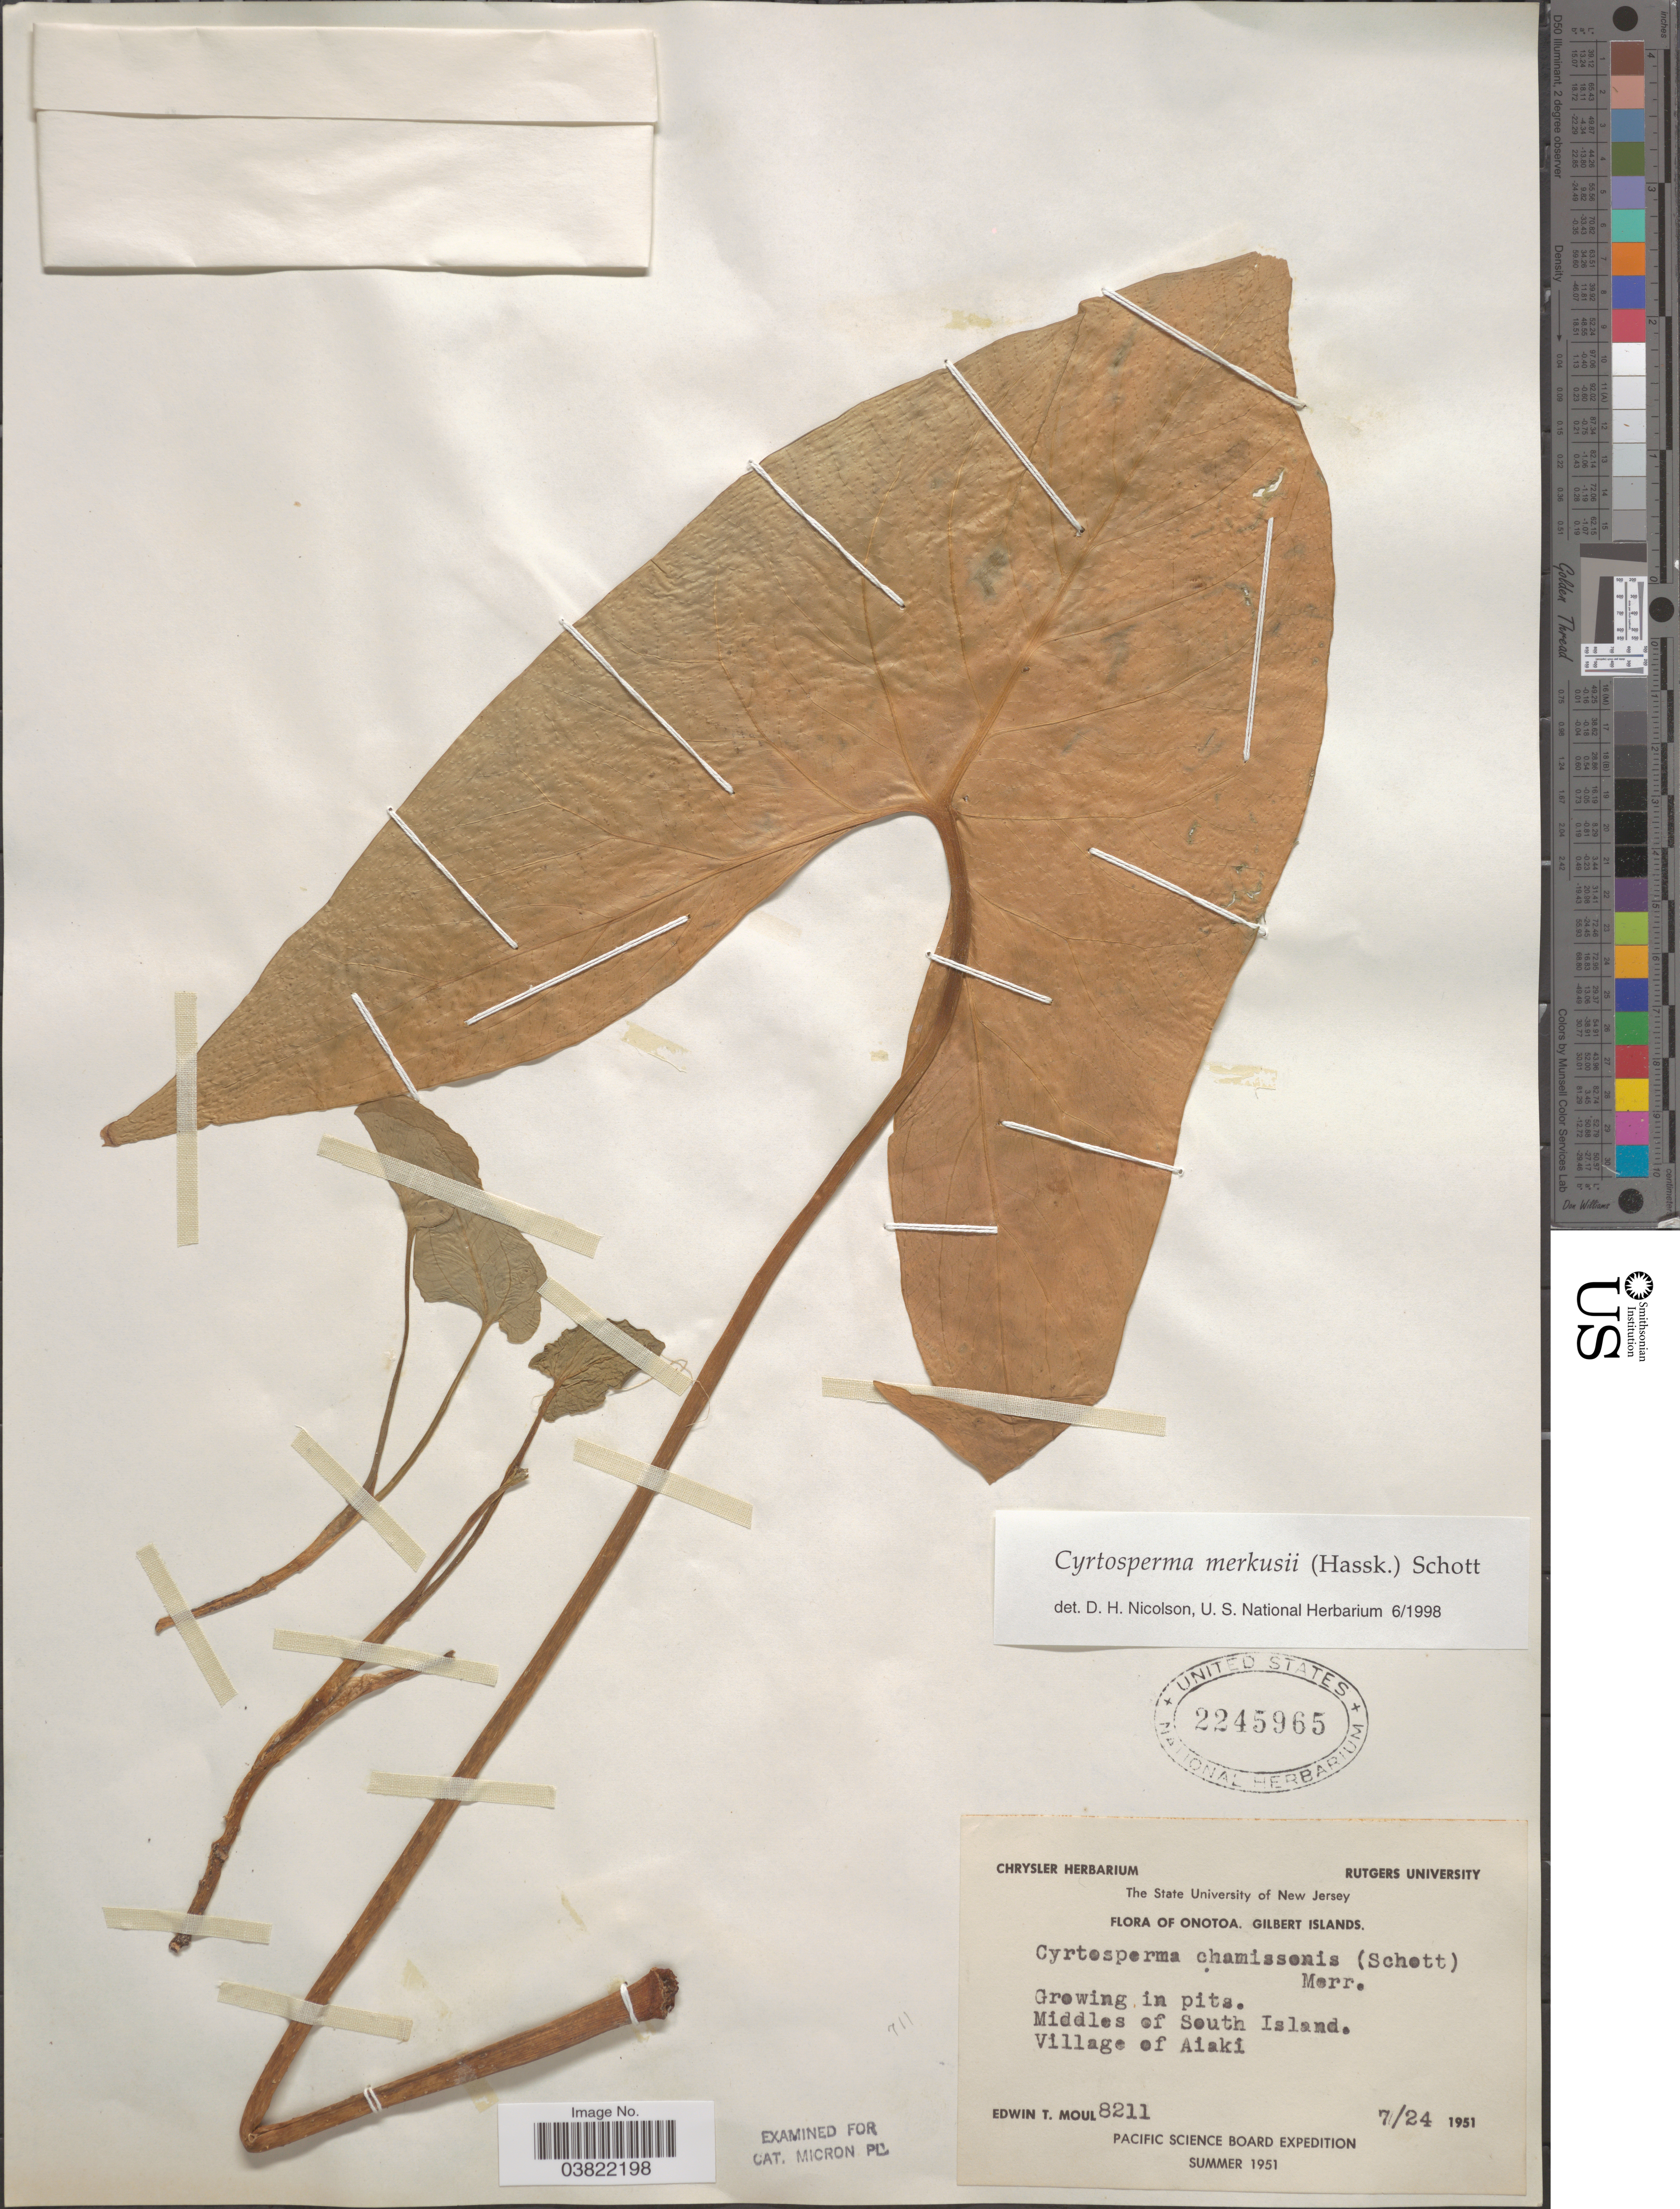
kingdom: Plantae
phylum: Tracheophyta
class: Liliopsida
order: Alismatales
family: Araceae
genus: Cyrtosperma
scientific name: Cyrtosperma merkusii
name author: (Hassk.) Schott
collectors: E. T. Moul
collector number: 8211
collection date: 1951-07-24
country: Kiribati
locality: Onotoa, Gilbert Islands. Middles of South Island. Village of Aiaki.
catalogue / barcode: US 2245965